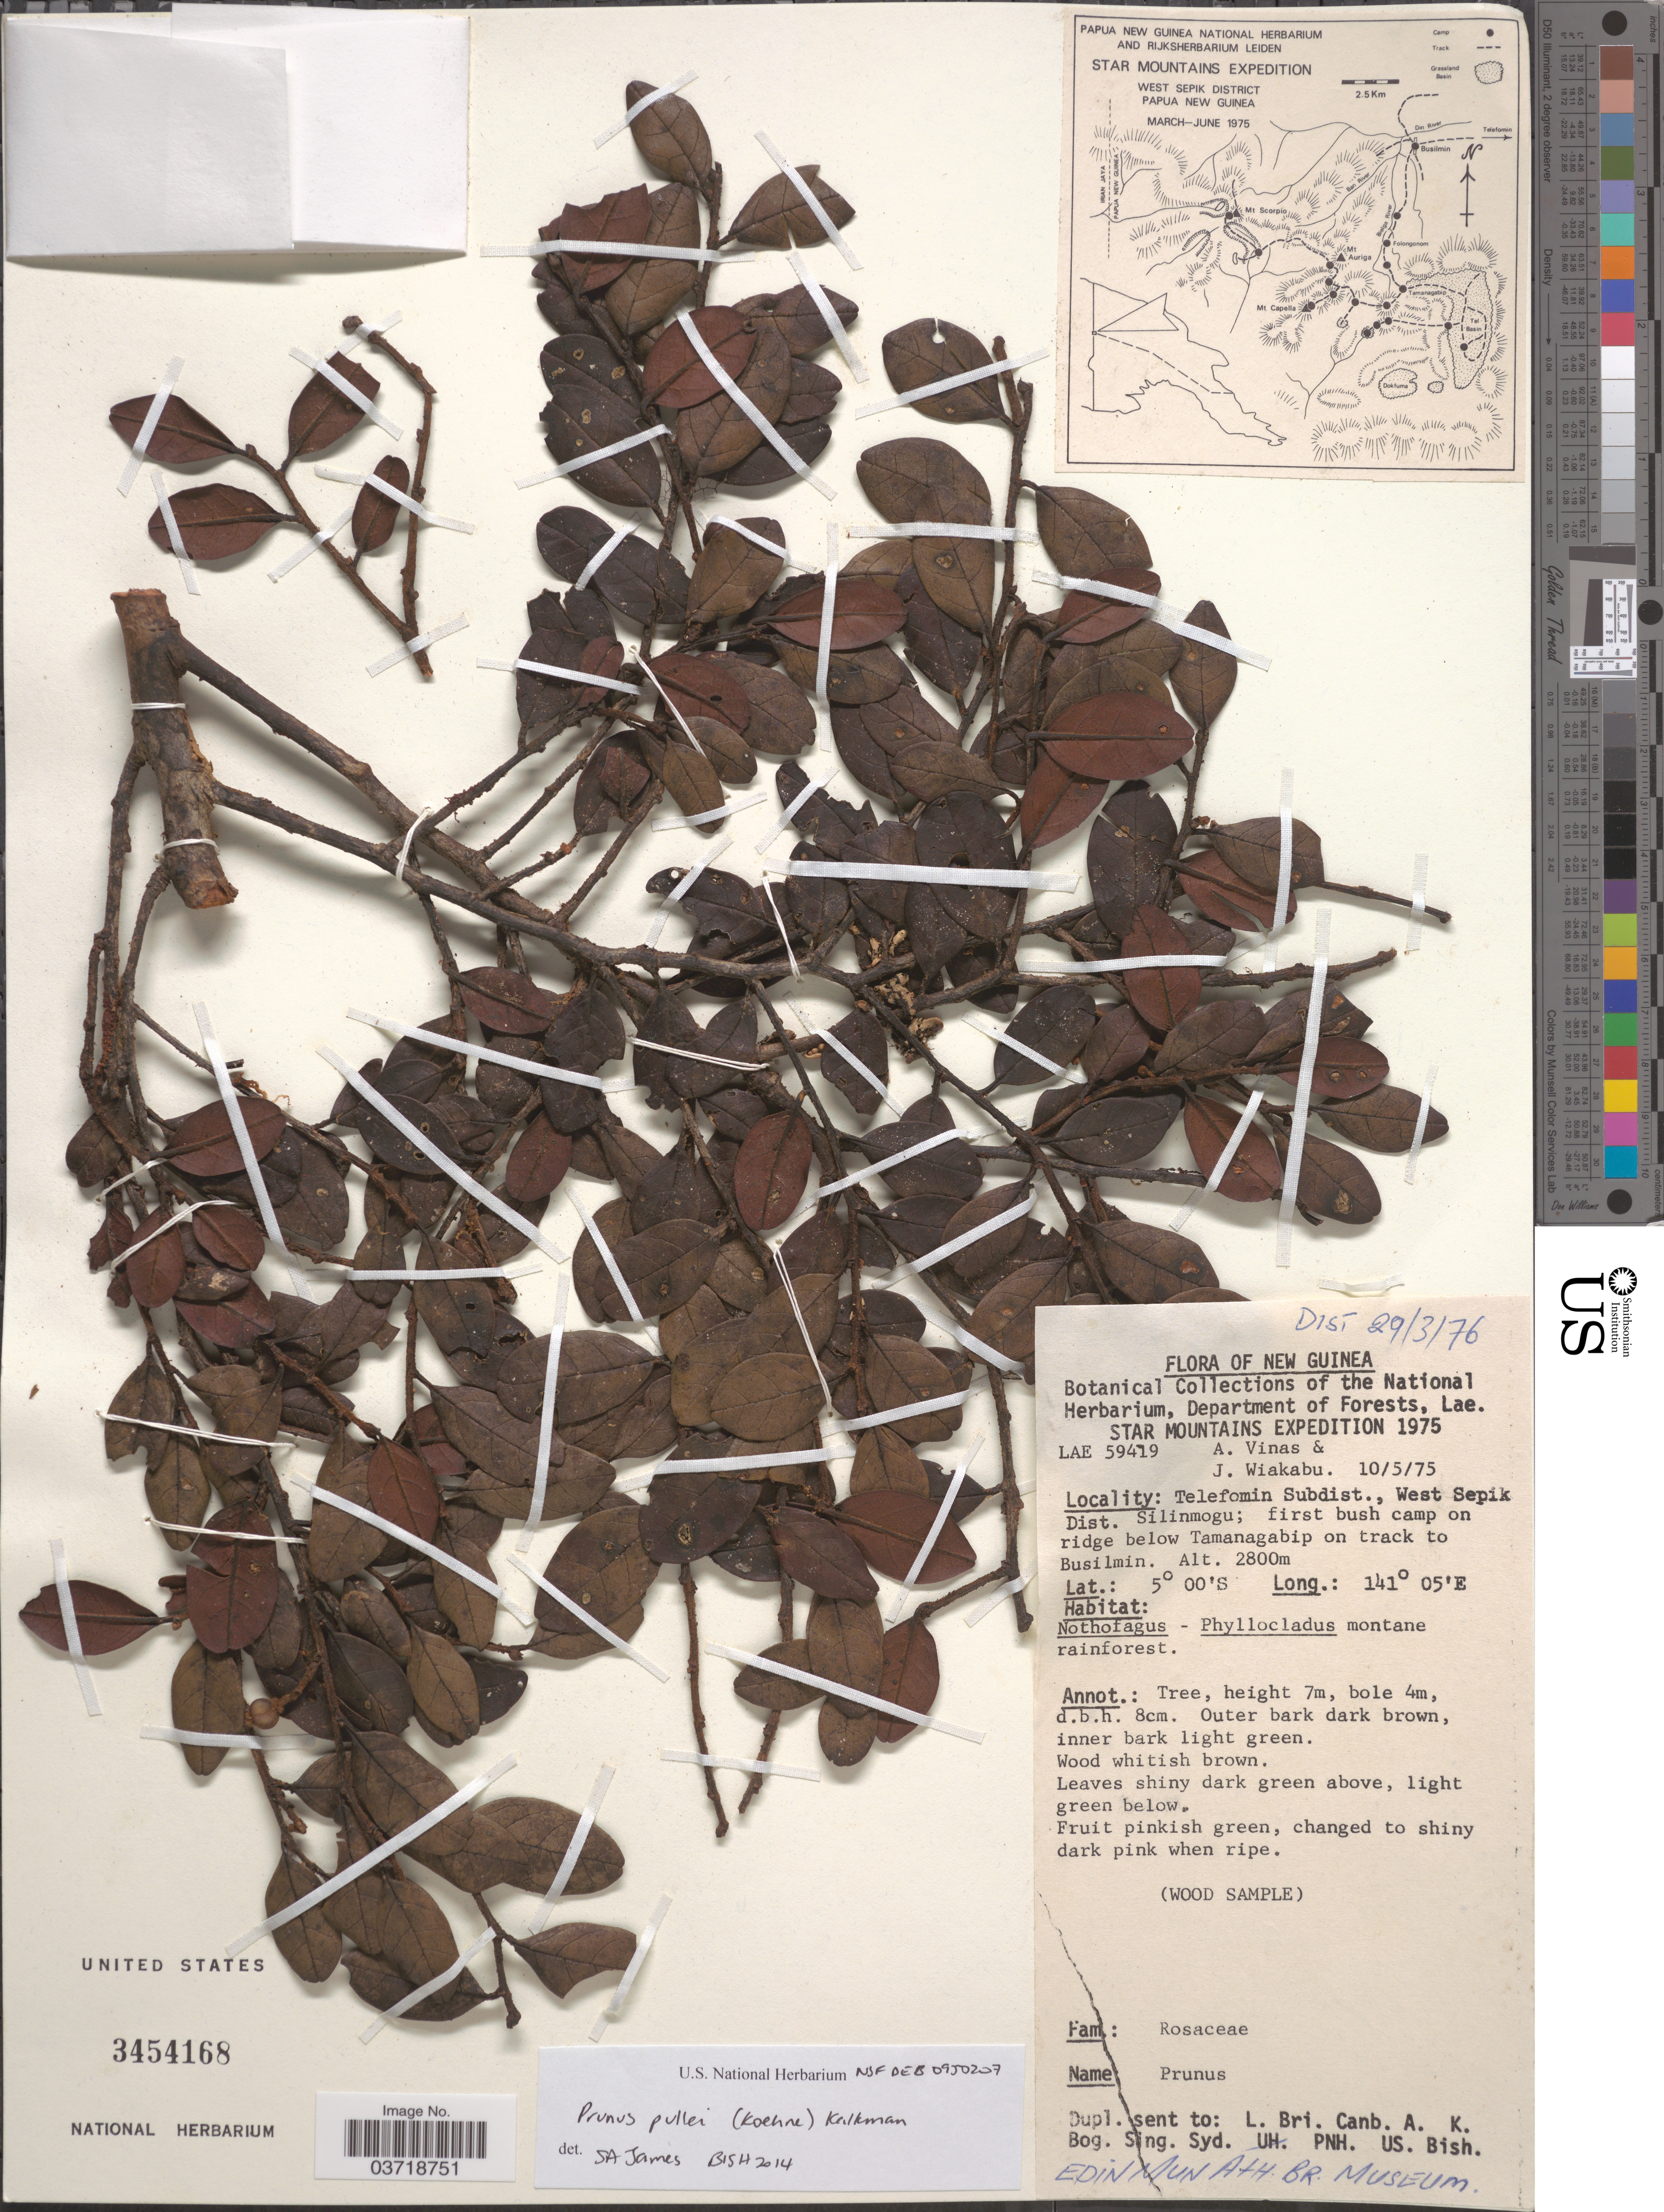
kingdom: Plantae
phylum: Tracheophyta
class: Magnoliopsida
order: Rosales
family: Rosaceae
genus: Prunus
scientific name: Prunus pullei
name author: (Koehne) Kalkman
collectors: A. Vinas & J. Wiakabu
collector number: LAE 59419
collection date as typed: Transcribed d/m/y: 10/5/75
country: Papua New Guinea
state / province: Sandaun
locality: New Guinea. Telefomin Subdist., West Sepik Dist. Silinmogu; first bush on ridge below Tamanagabip on track to Busilmin.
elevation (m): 2800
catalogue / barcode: US 3454168